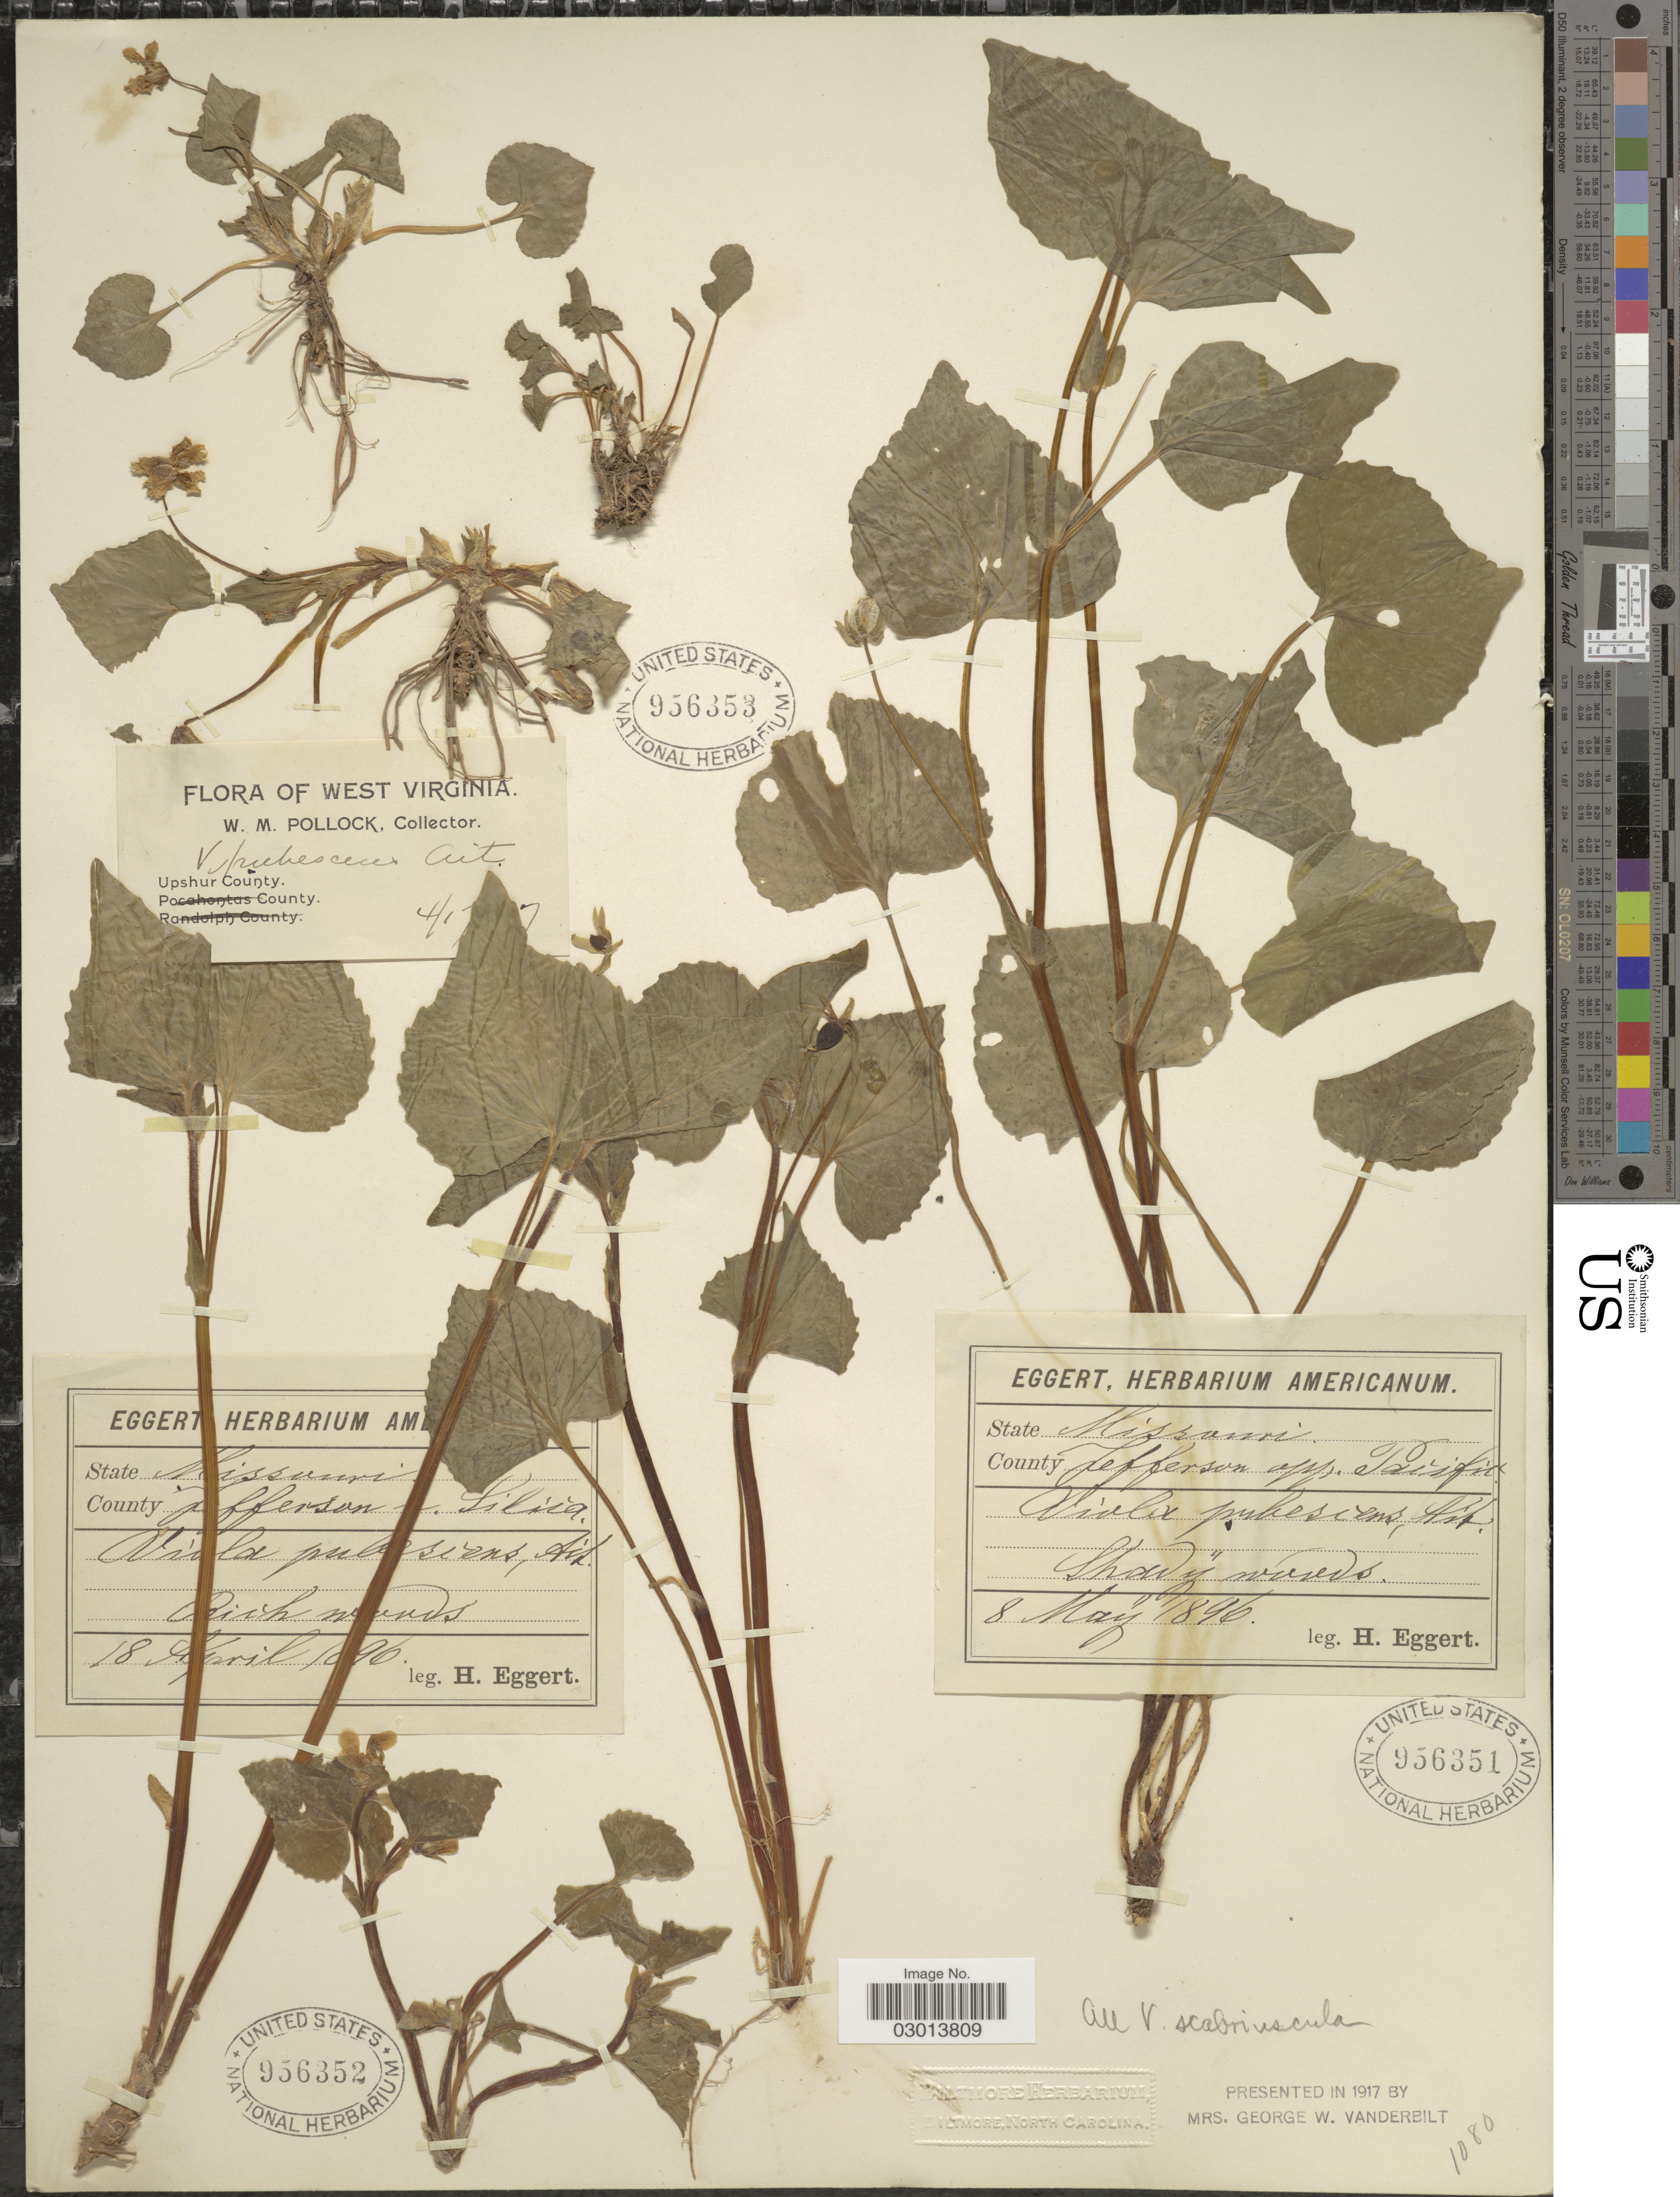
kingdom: Plantae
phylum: Tracheophyta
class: Magnoliopsida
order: Malpighiales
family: Violaceae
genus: Viola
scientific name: Viola pubescens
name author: Aiton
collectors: H. Eggert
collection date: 1896-04-18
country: United States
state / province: Missouri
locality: Silica, Jefferson Co.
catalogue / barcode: US 956352-2